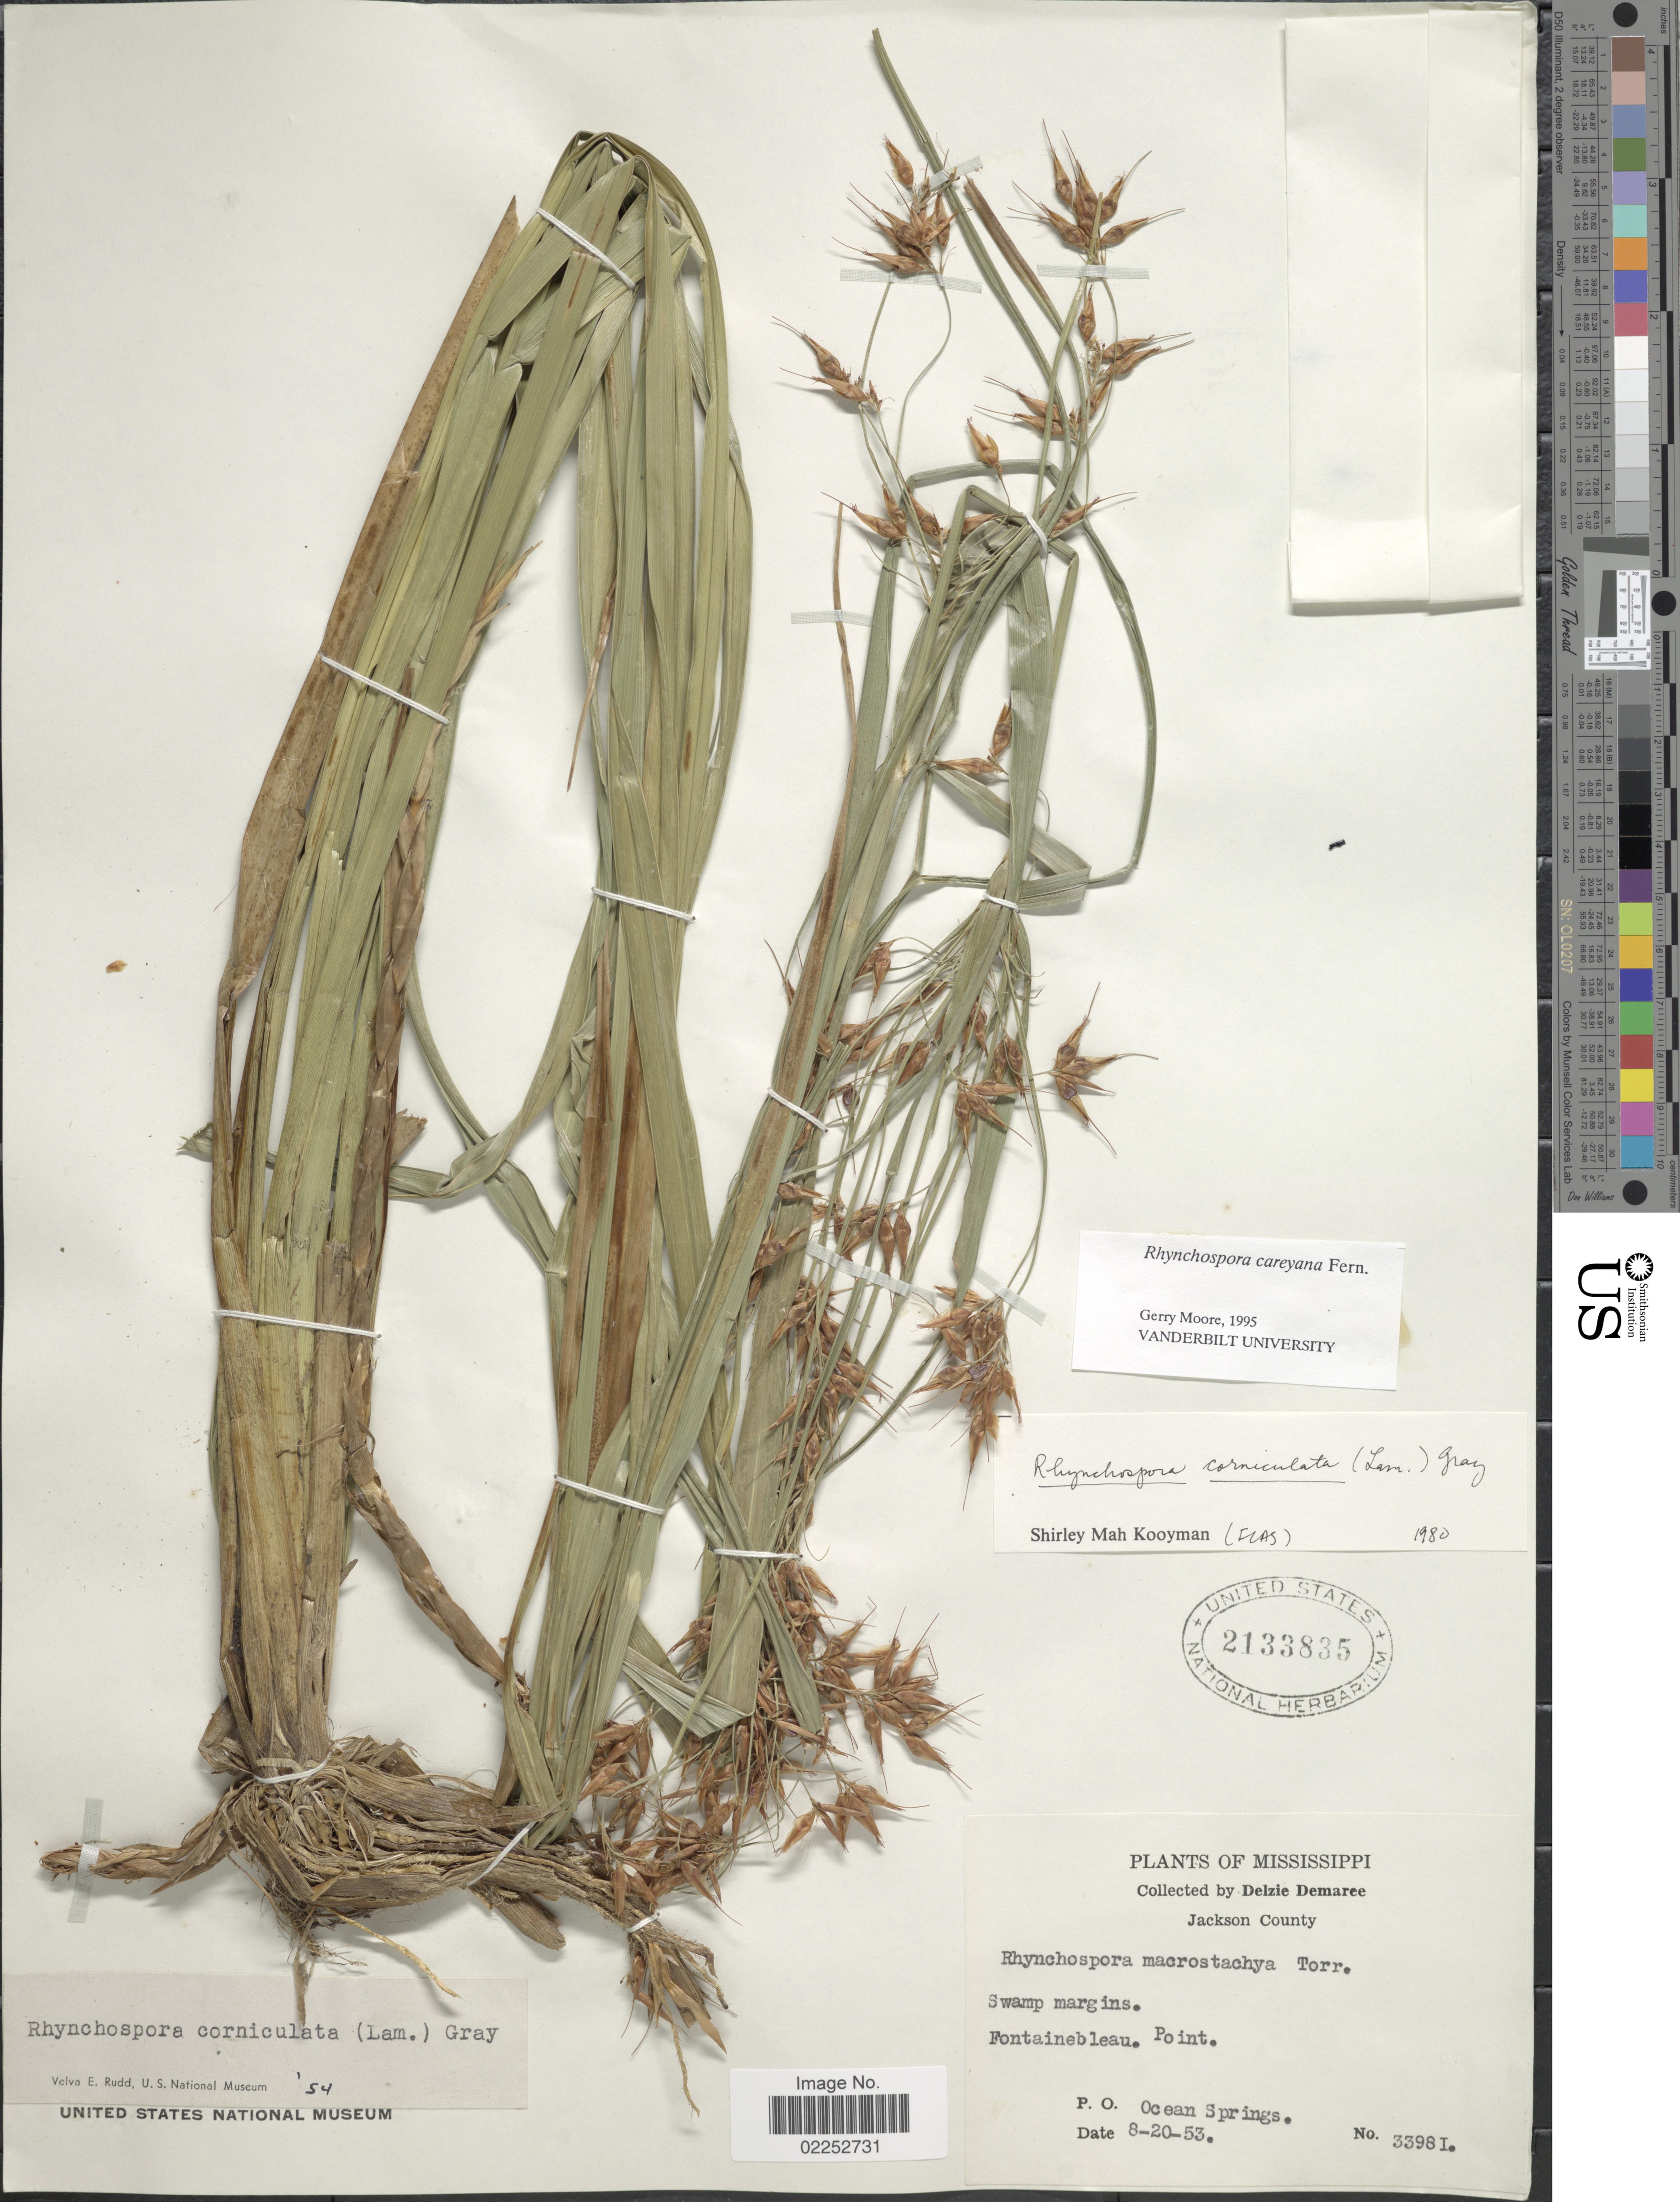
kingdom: Plantae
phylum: Tracheophyta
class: Liliopsida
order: Poales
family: Cyperaceae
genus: Rhynchospora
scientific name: Rhynchospora careyana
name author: Fernald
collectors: D. Demaree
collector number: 33981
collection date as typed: Transcribed d/m/y: 20/8/53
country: United States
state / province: Mississippi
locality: Jackson County. Fontainebleau. Point. P. O. Ocean Springs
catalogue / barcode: US 2133835